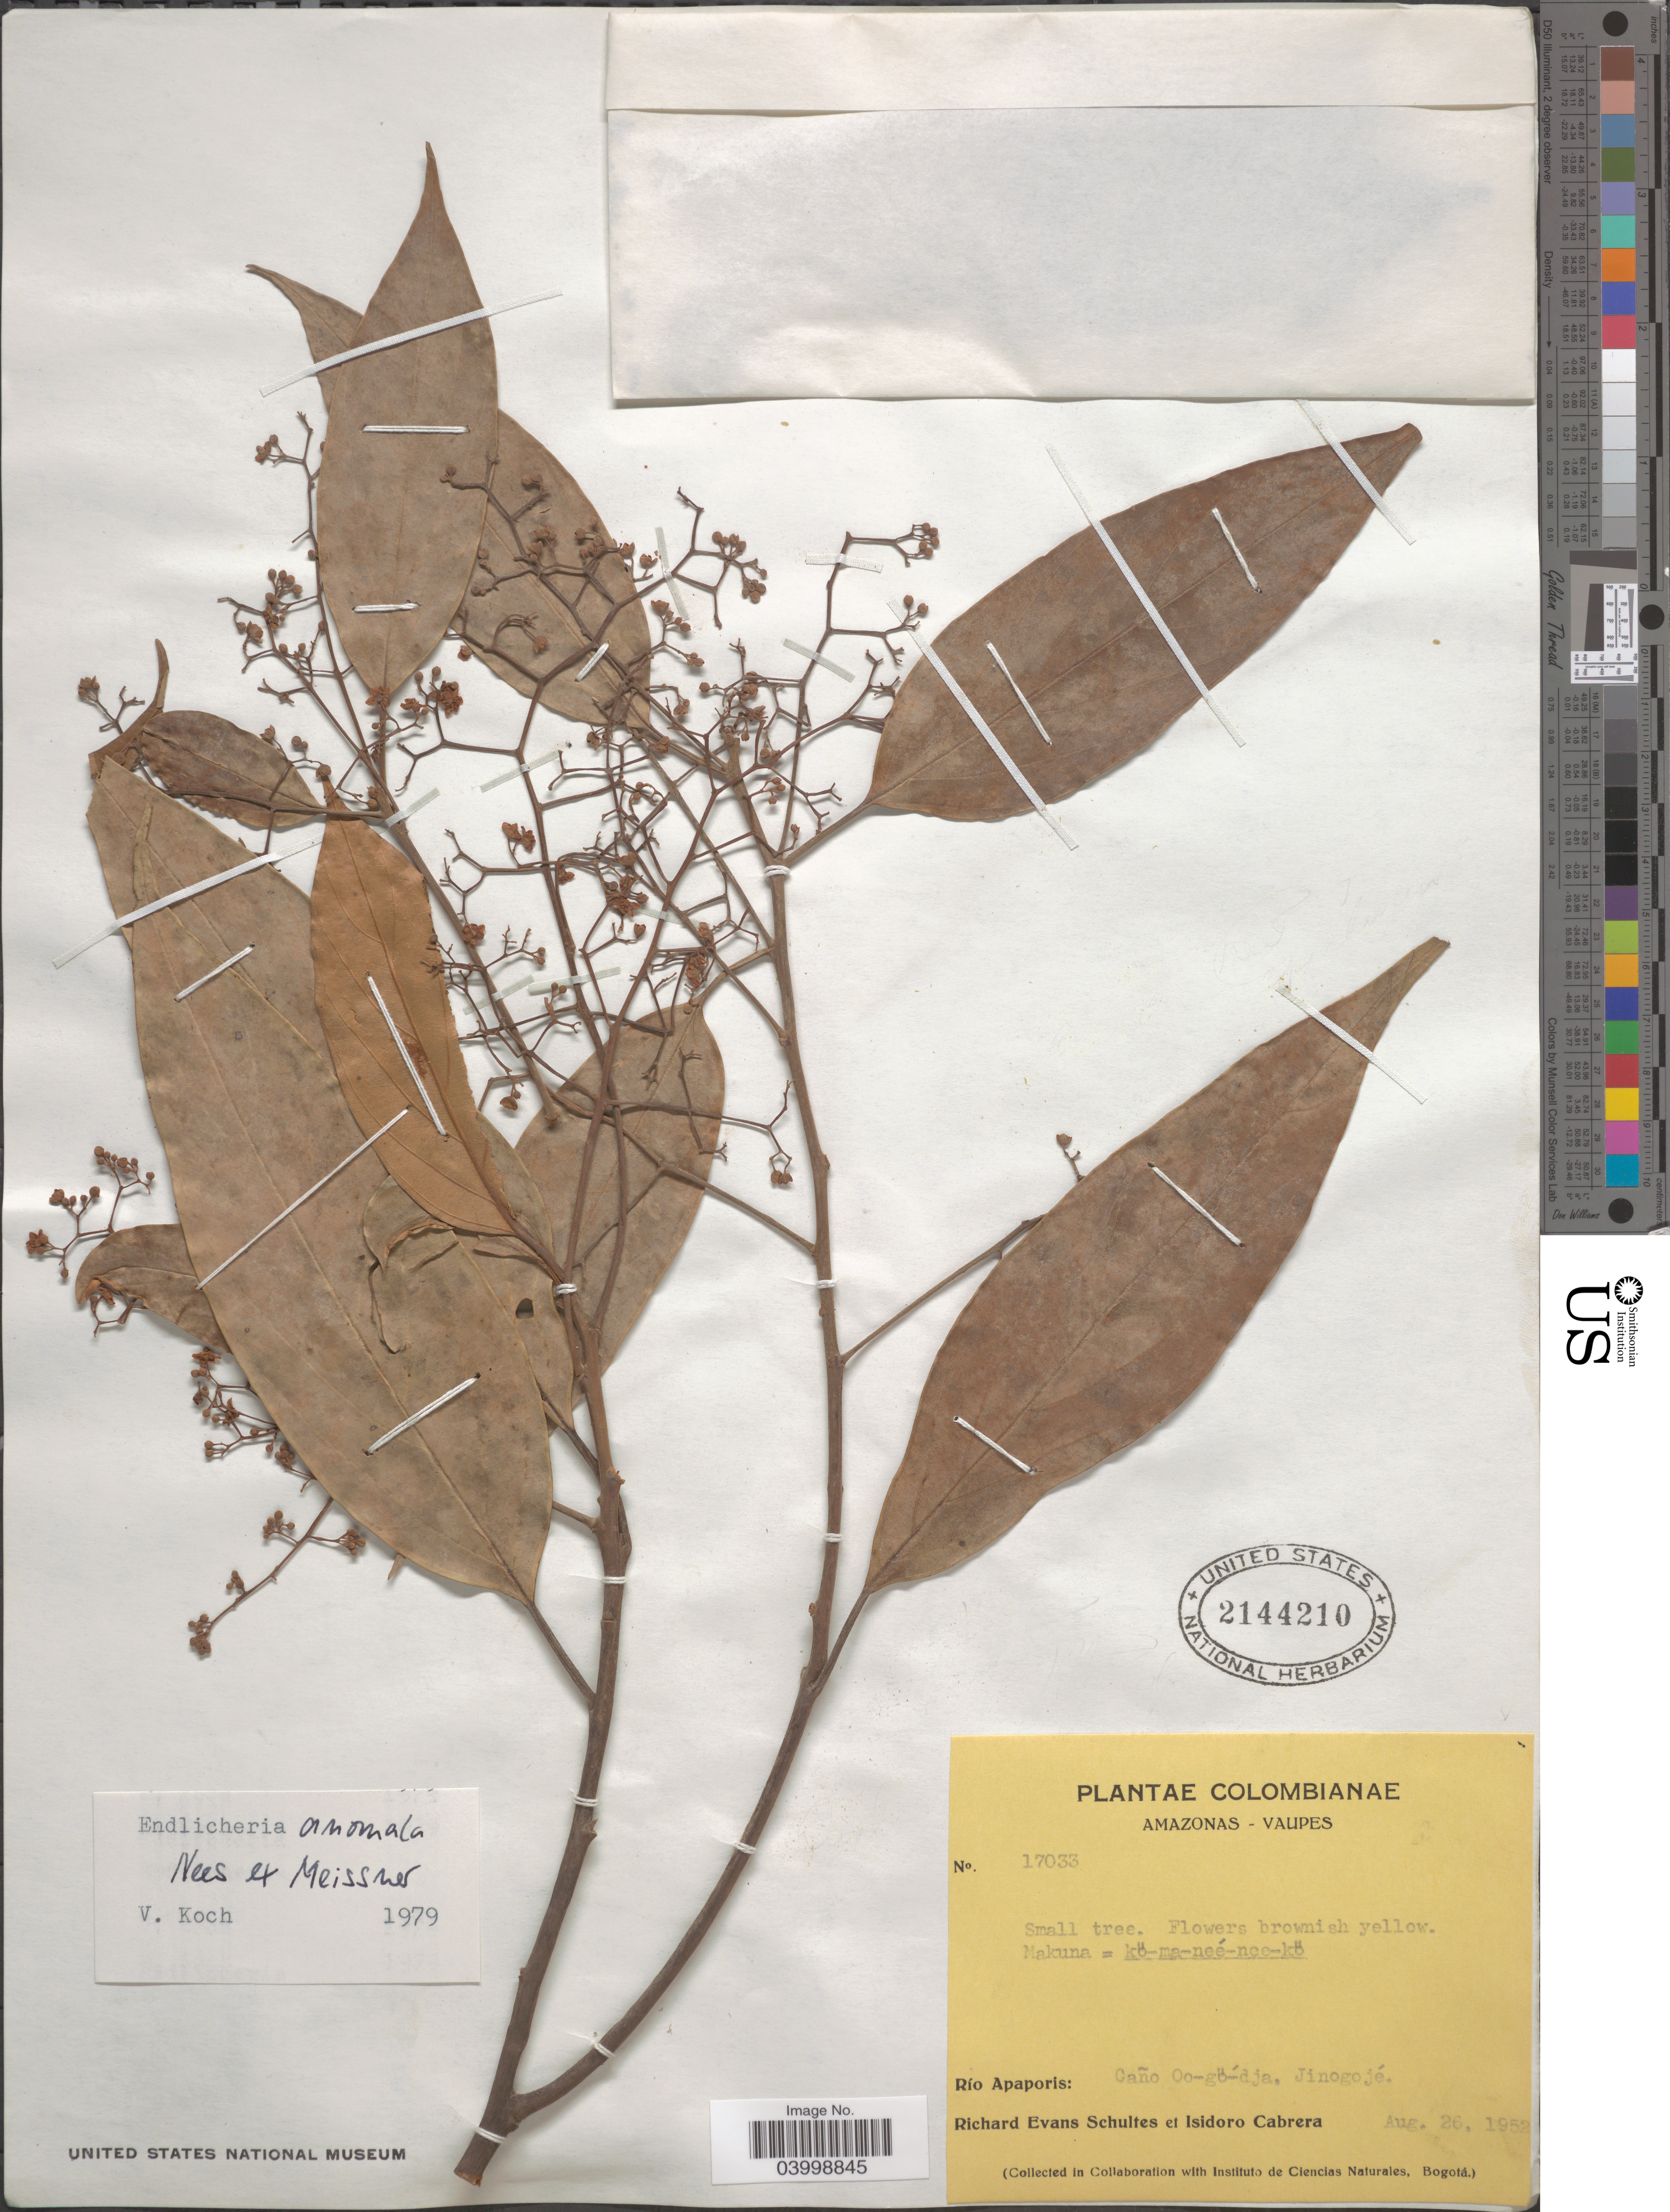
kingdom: Plantae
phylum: Tracheophyta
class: Magnoliopsida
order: Laurales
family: Lauraceae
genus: Endlicheria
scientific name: Endlicheria anomala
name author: Nees ex Meisn.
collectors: R. E. Schultes & I. Cabrera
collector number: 17033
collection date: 1952-08-26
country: Colombia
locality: Amazonas - Vaupes. Río Apaporis: Caño Oo-gó-dja, Jinogojé.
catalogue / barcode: US 2144210